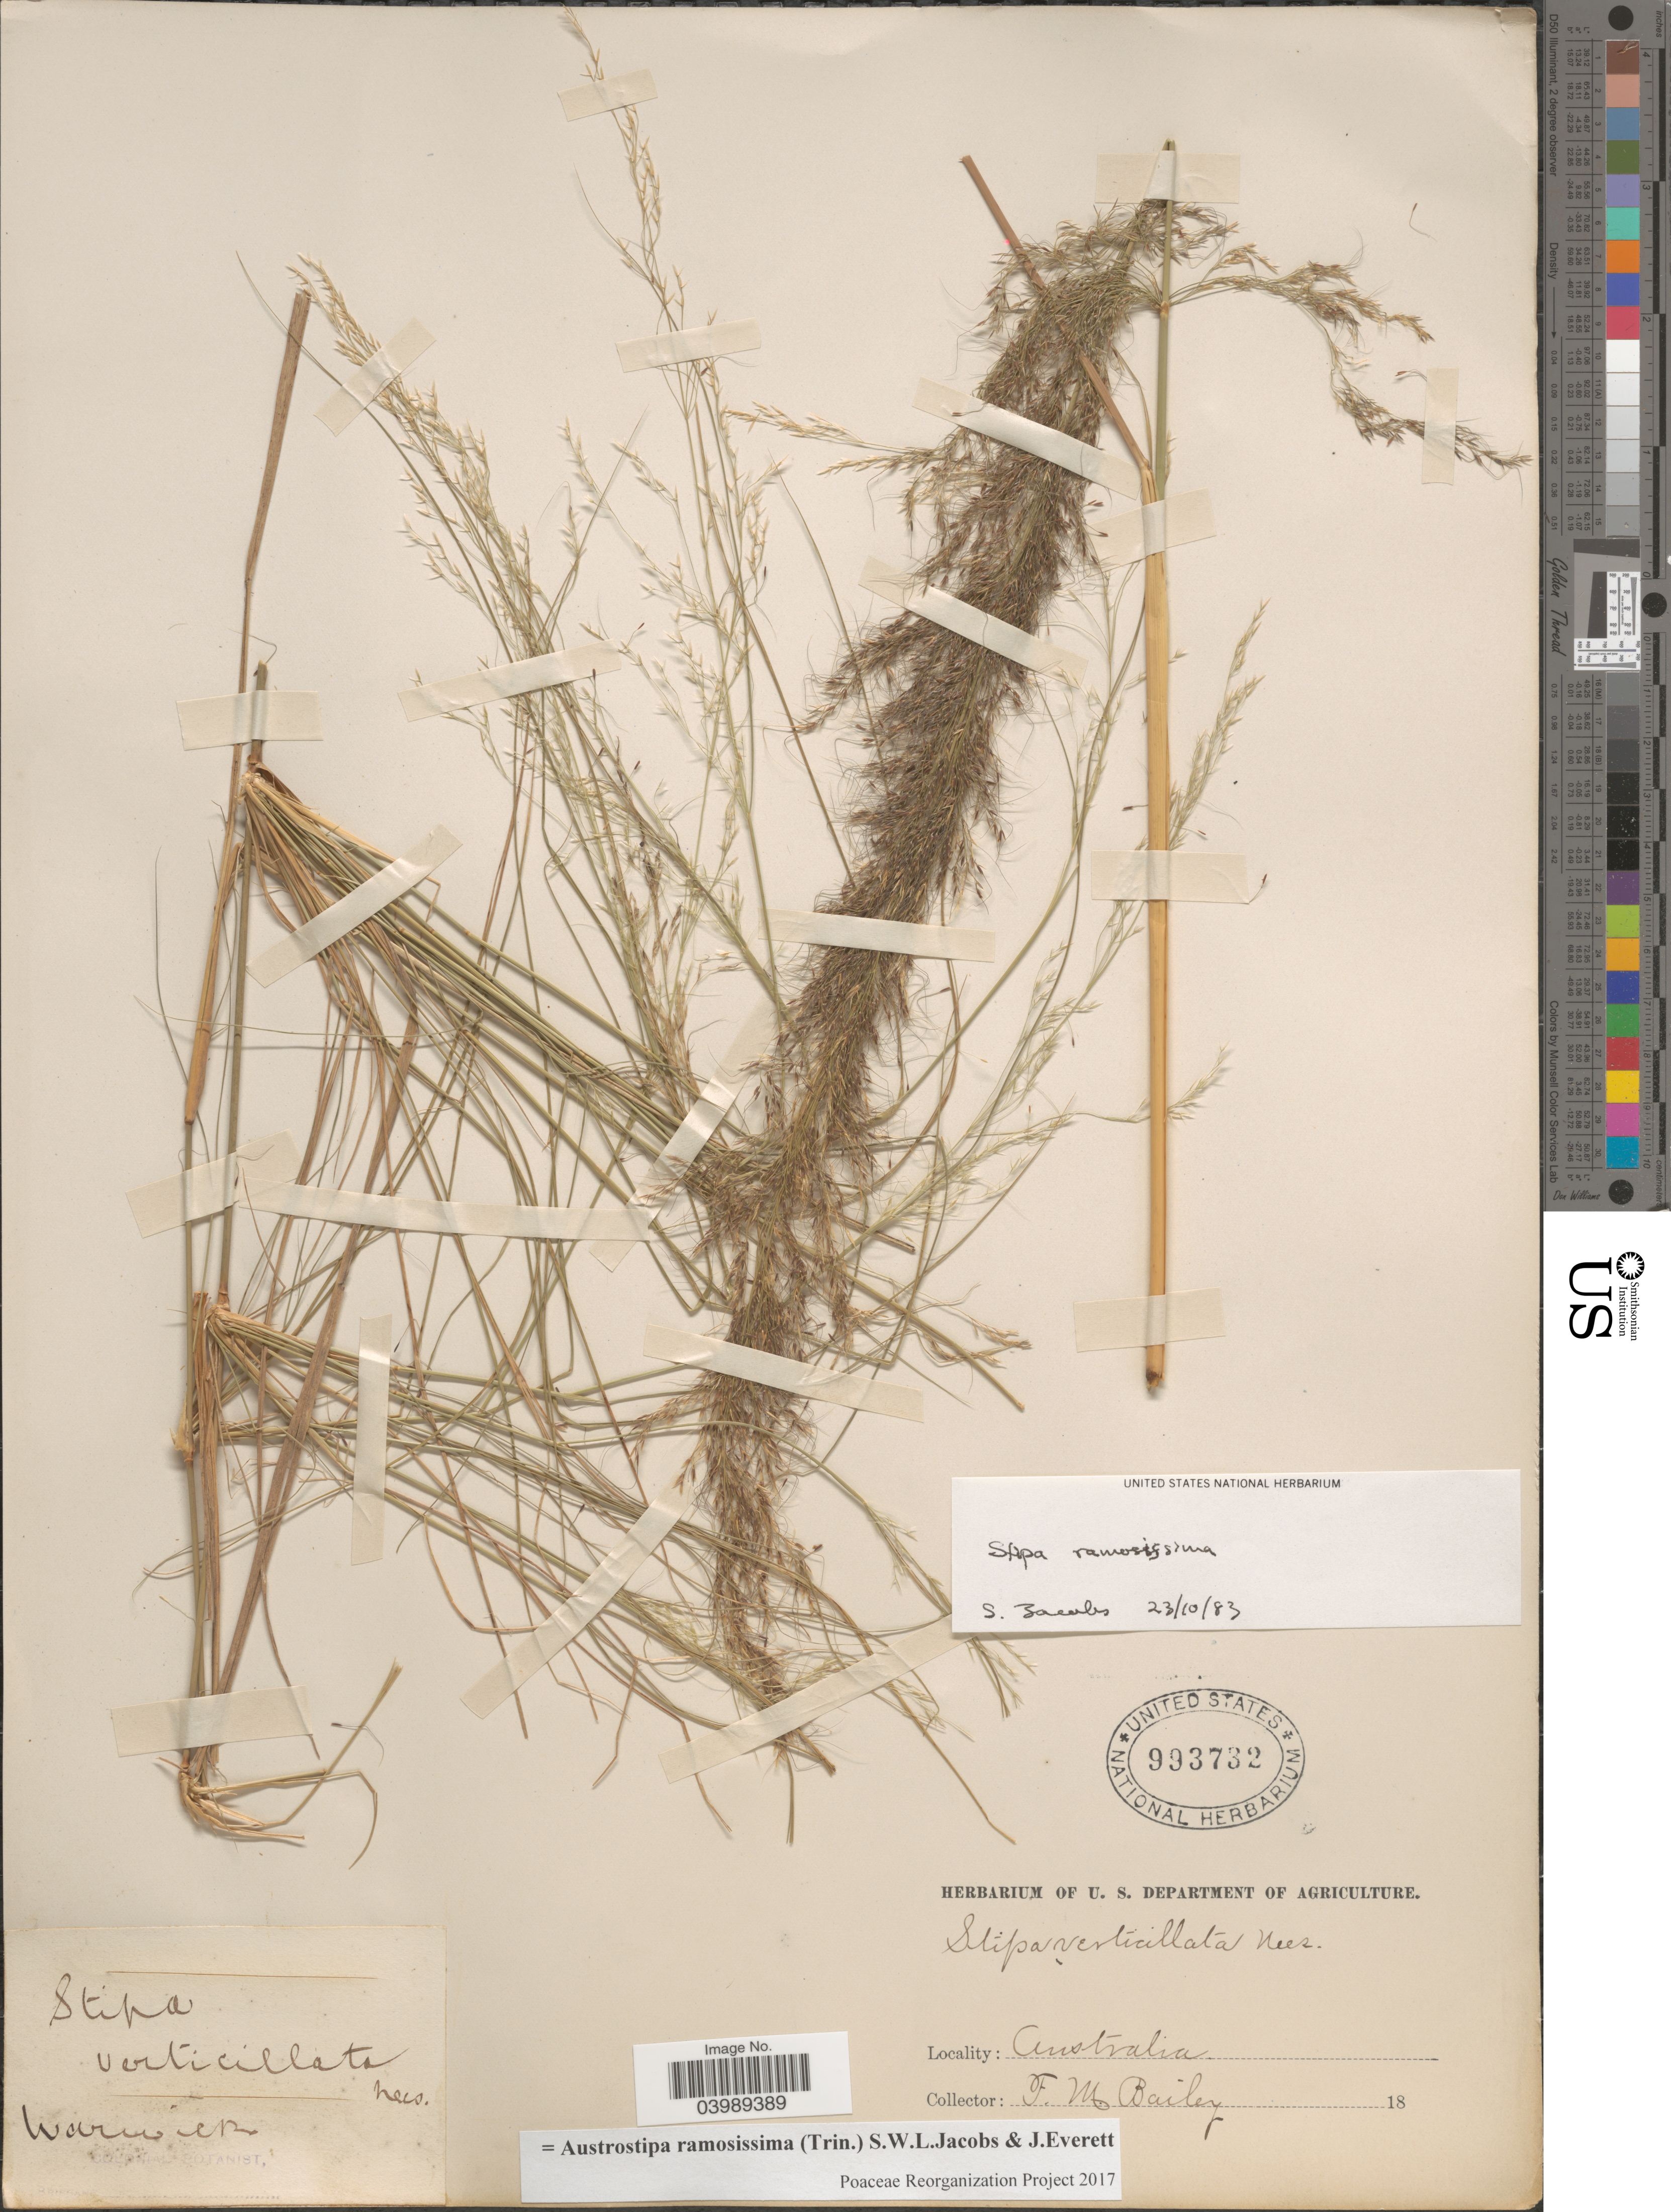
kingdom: Plantae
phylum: Tracheophyta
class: Liliopsida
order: Poales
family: Poaceae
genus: Austrostipa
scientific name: Austrostipa ramosissima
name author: (Trin.) S.W.L. Jacobs & J. Everett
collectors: F. M. Bailey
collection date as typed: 18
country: Australia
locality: Warwick.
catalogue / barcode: US 993732